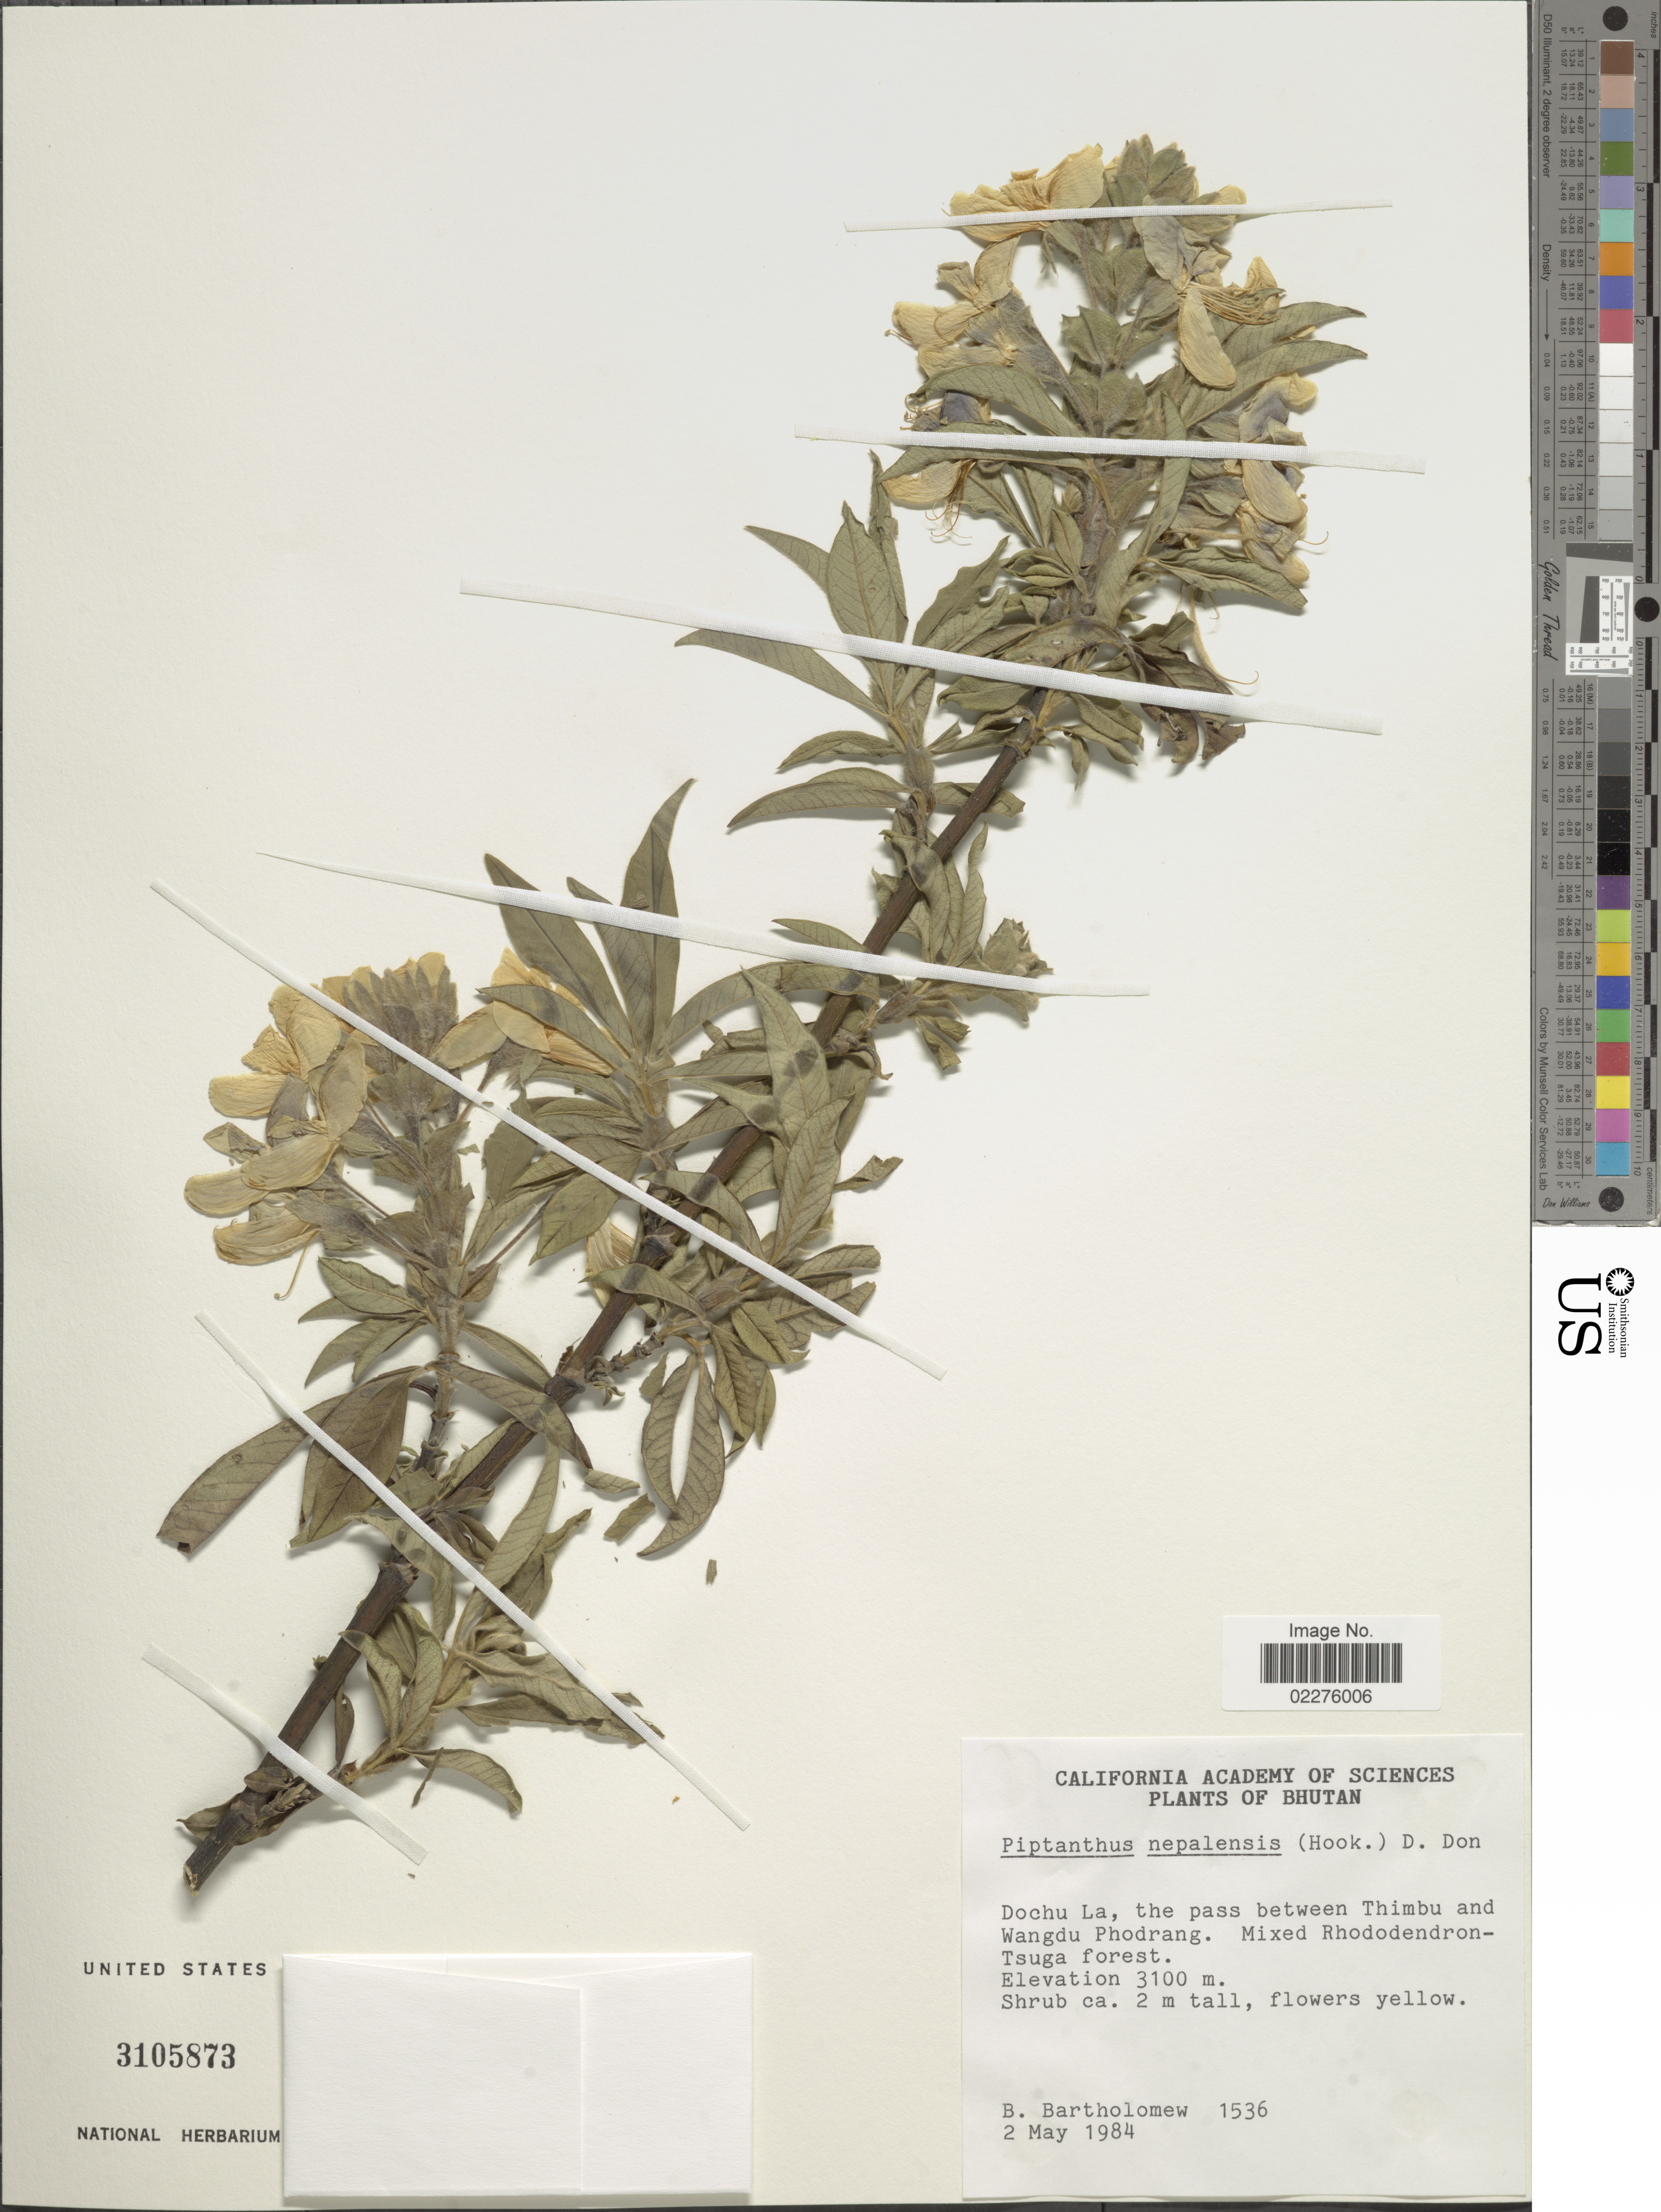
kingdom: Plantae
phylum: Tracheophyta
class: Magnoliopsida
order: Fabales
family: Fabaceae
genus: Piptanthus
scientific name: Piptanthus nepalensis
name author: (Hook.) Sweet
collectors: B. Bartholomew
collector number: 1536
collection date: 1984-05-02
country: Bhutan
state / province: Thimphu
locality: Dochu La, the pass between Thimbu and Wangdu Phodrang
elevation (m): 3100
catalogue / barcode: US 3105873